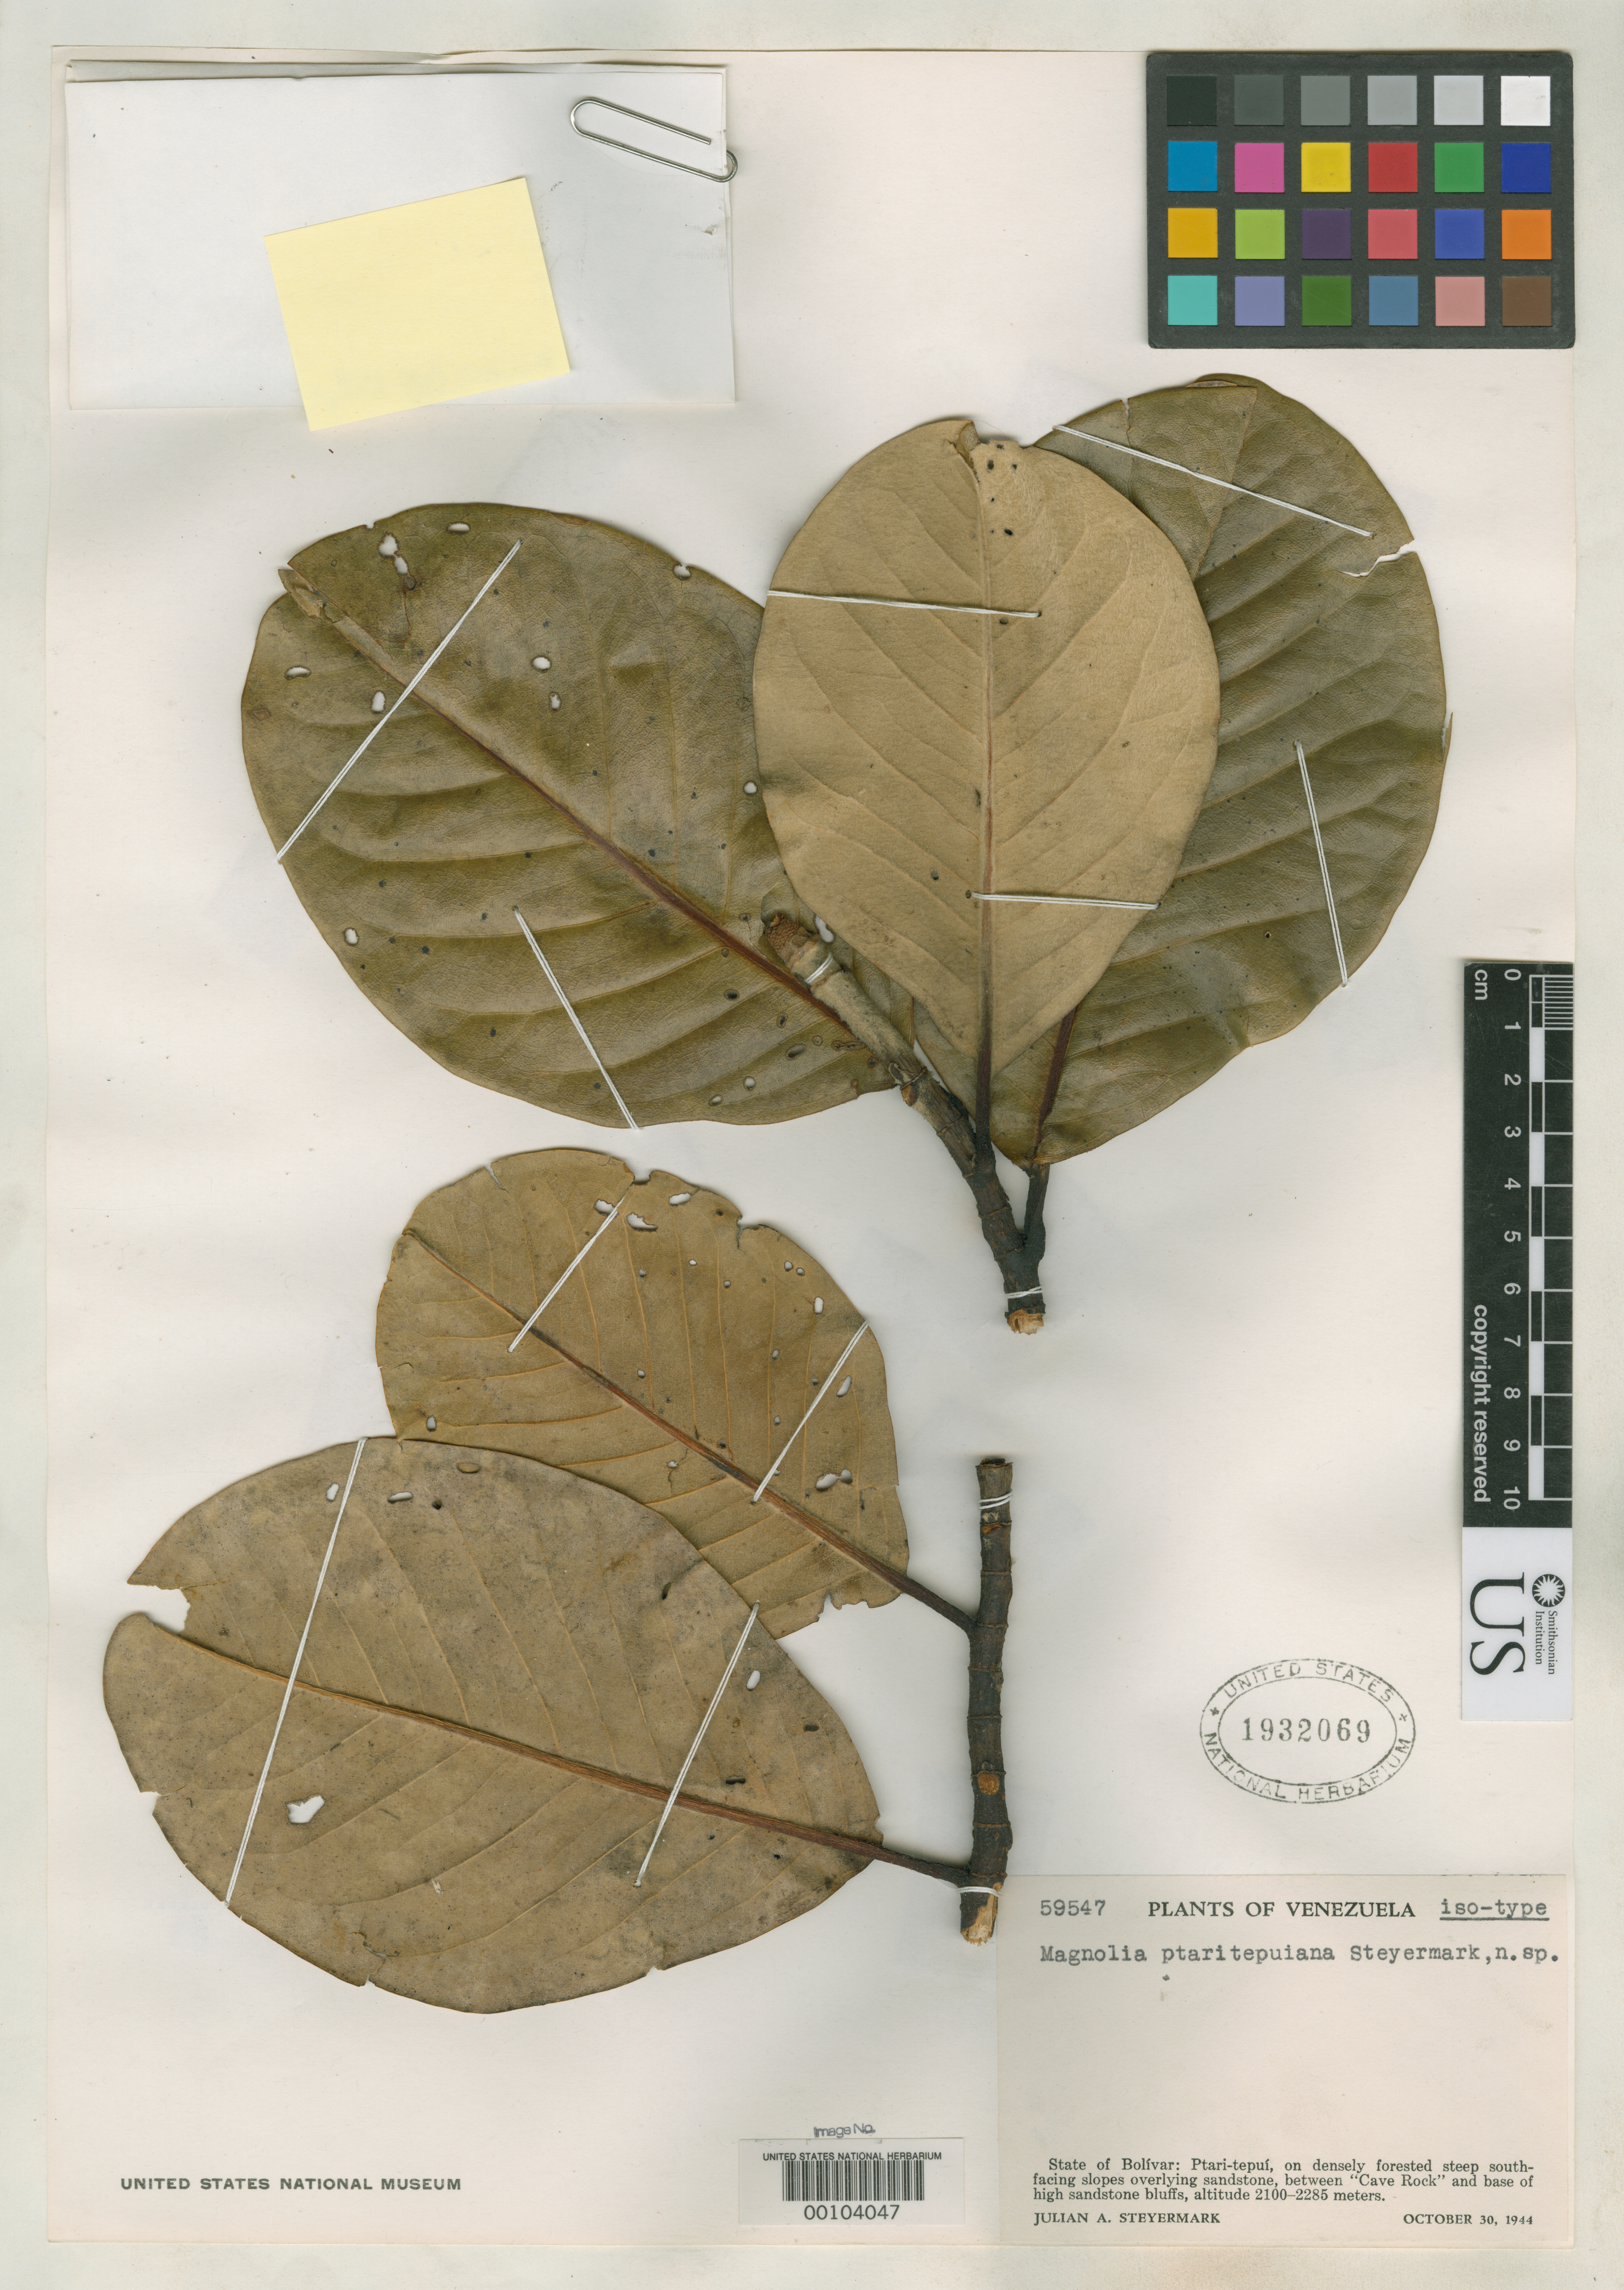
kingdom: Plantae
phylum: Tracheophyta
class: Magnoliopsida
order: Magnoliales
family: Magnoliaceae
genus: Magnolia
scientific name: Magnolia ptaritepuiana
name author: Steyerm.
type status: Isotype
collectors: J. Steyermark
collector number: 59547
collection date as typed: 30 Oct 1944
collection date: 1944-10-30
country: Venezuela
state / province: Bolivar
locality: Ptari-tepui.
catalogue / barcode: US 1932069